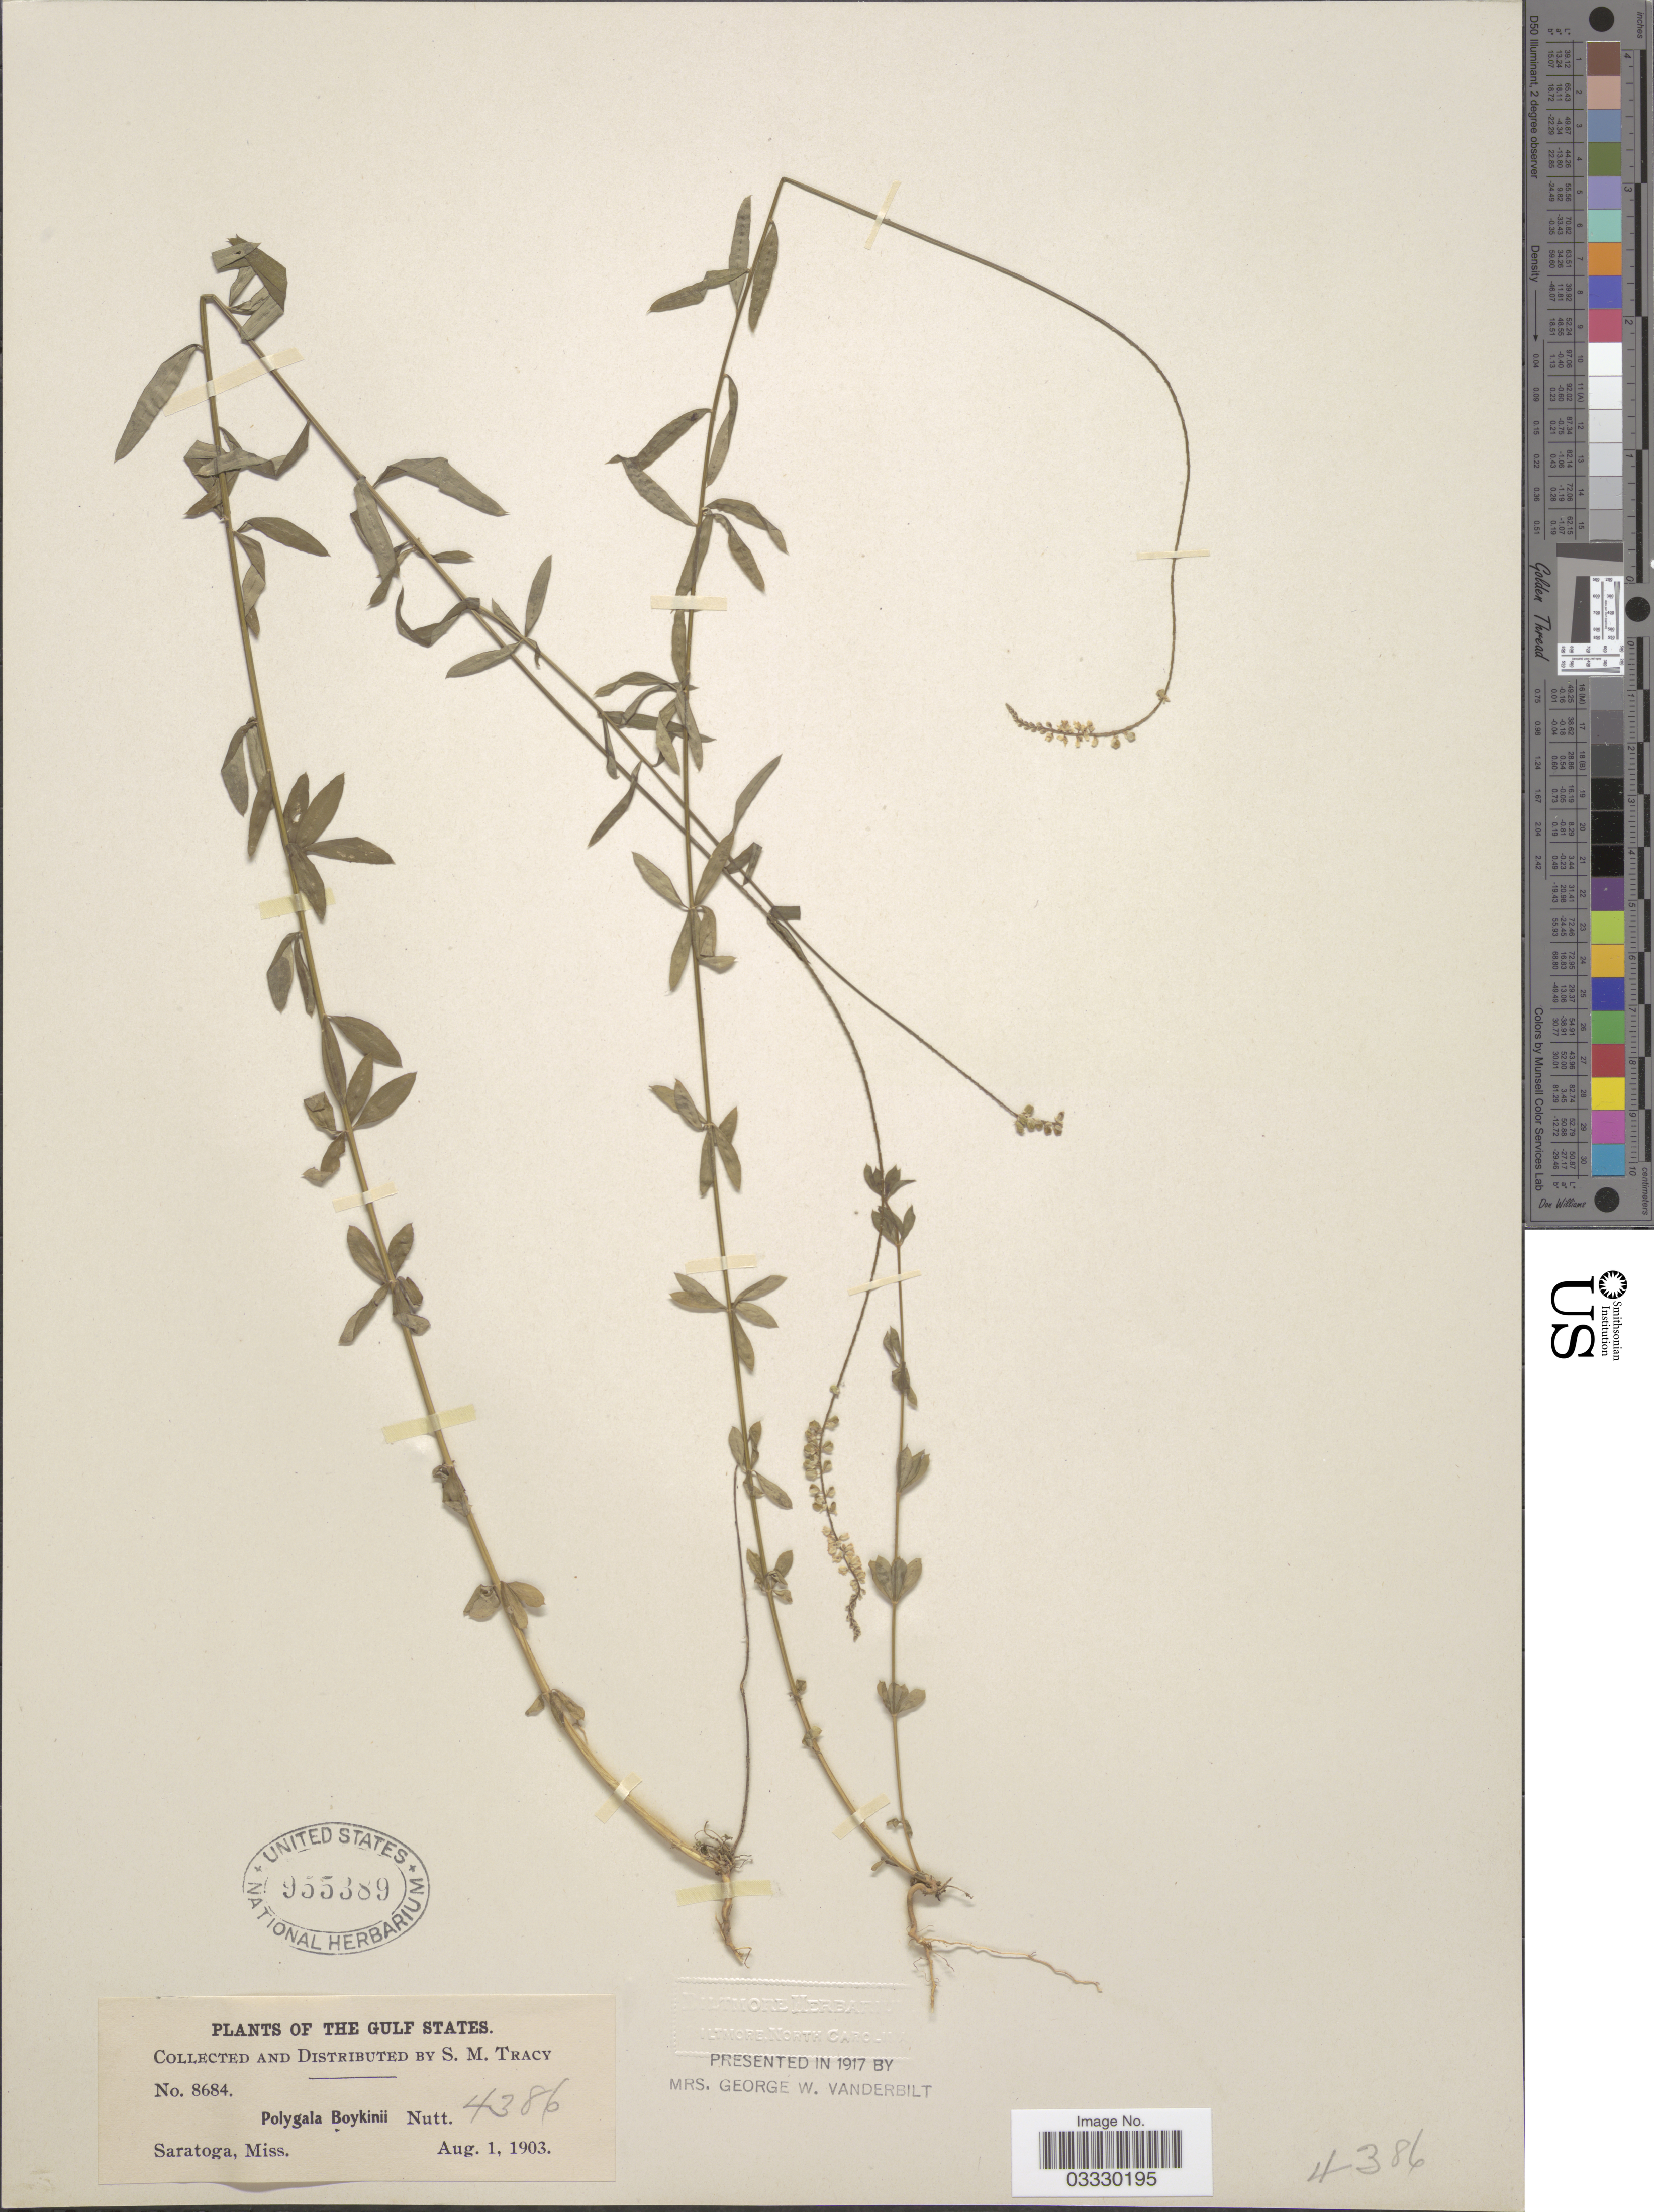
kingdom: Plantae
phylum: Tracheophyta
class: Magnoliopsida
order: Fabales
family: Polygalaceae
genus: Polygala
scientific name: Polygala boykinii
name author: Nutt.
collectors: S. M. Tracy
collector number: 8684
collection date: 1903-08-01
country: United States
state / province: Mississippi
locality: The Gulf States. Saratoga.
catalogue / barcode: US 955389